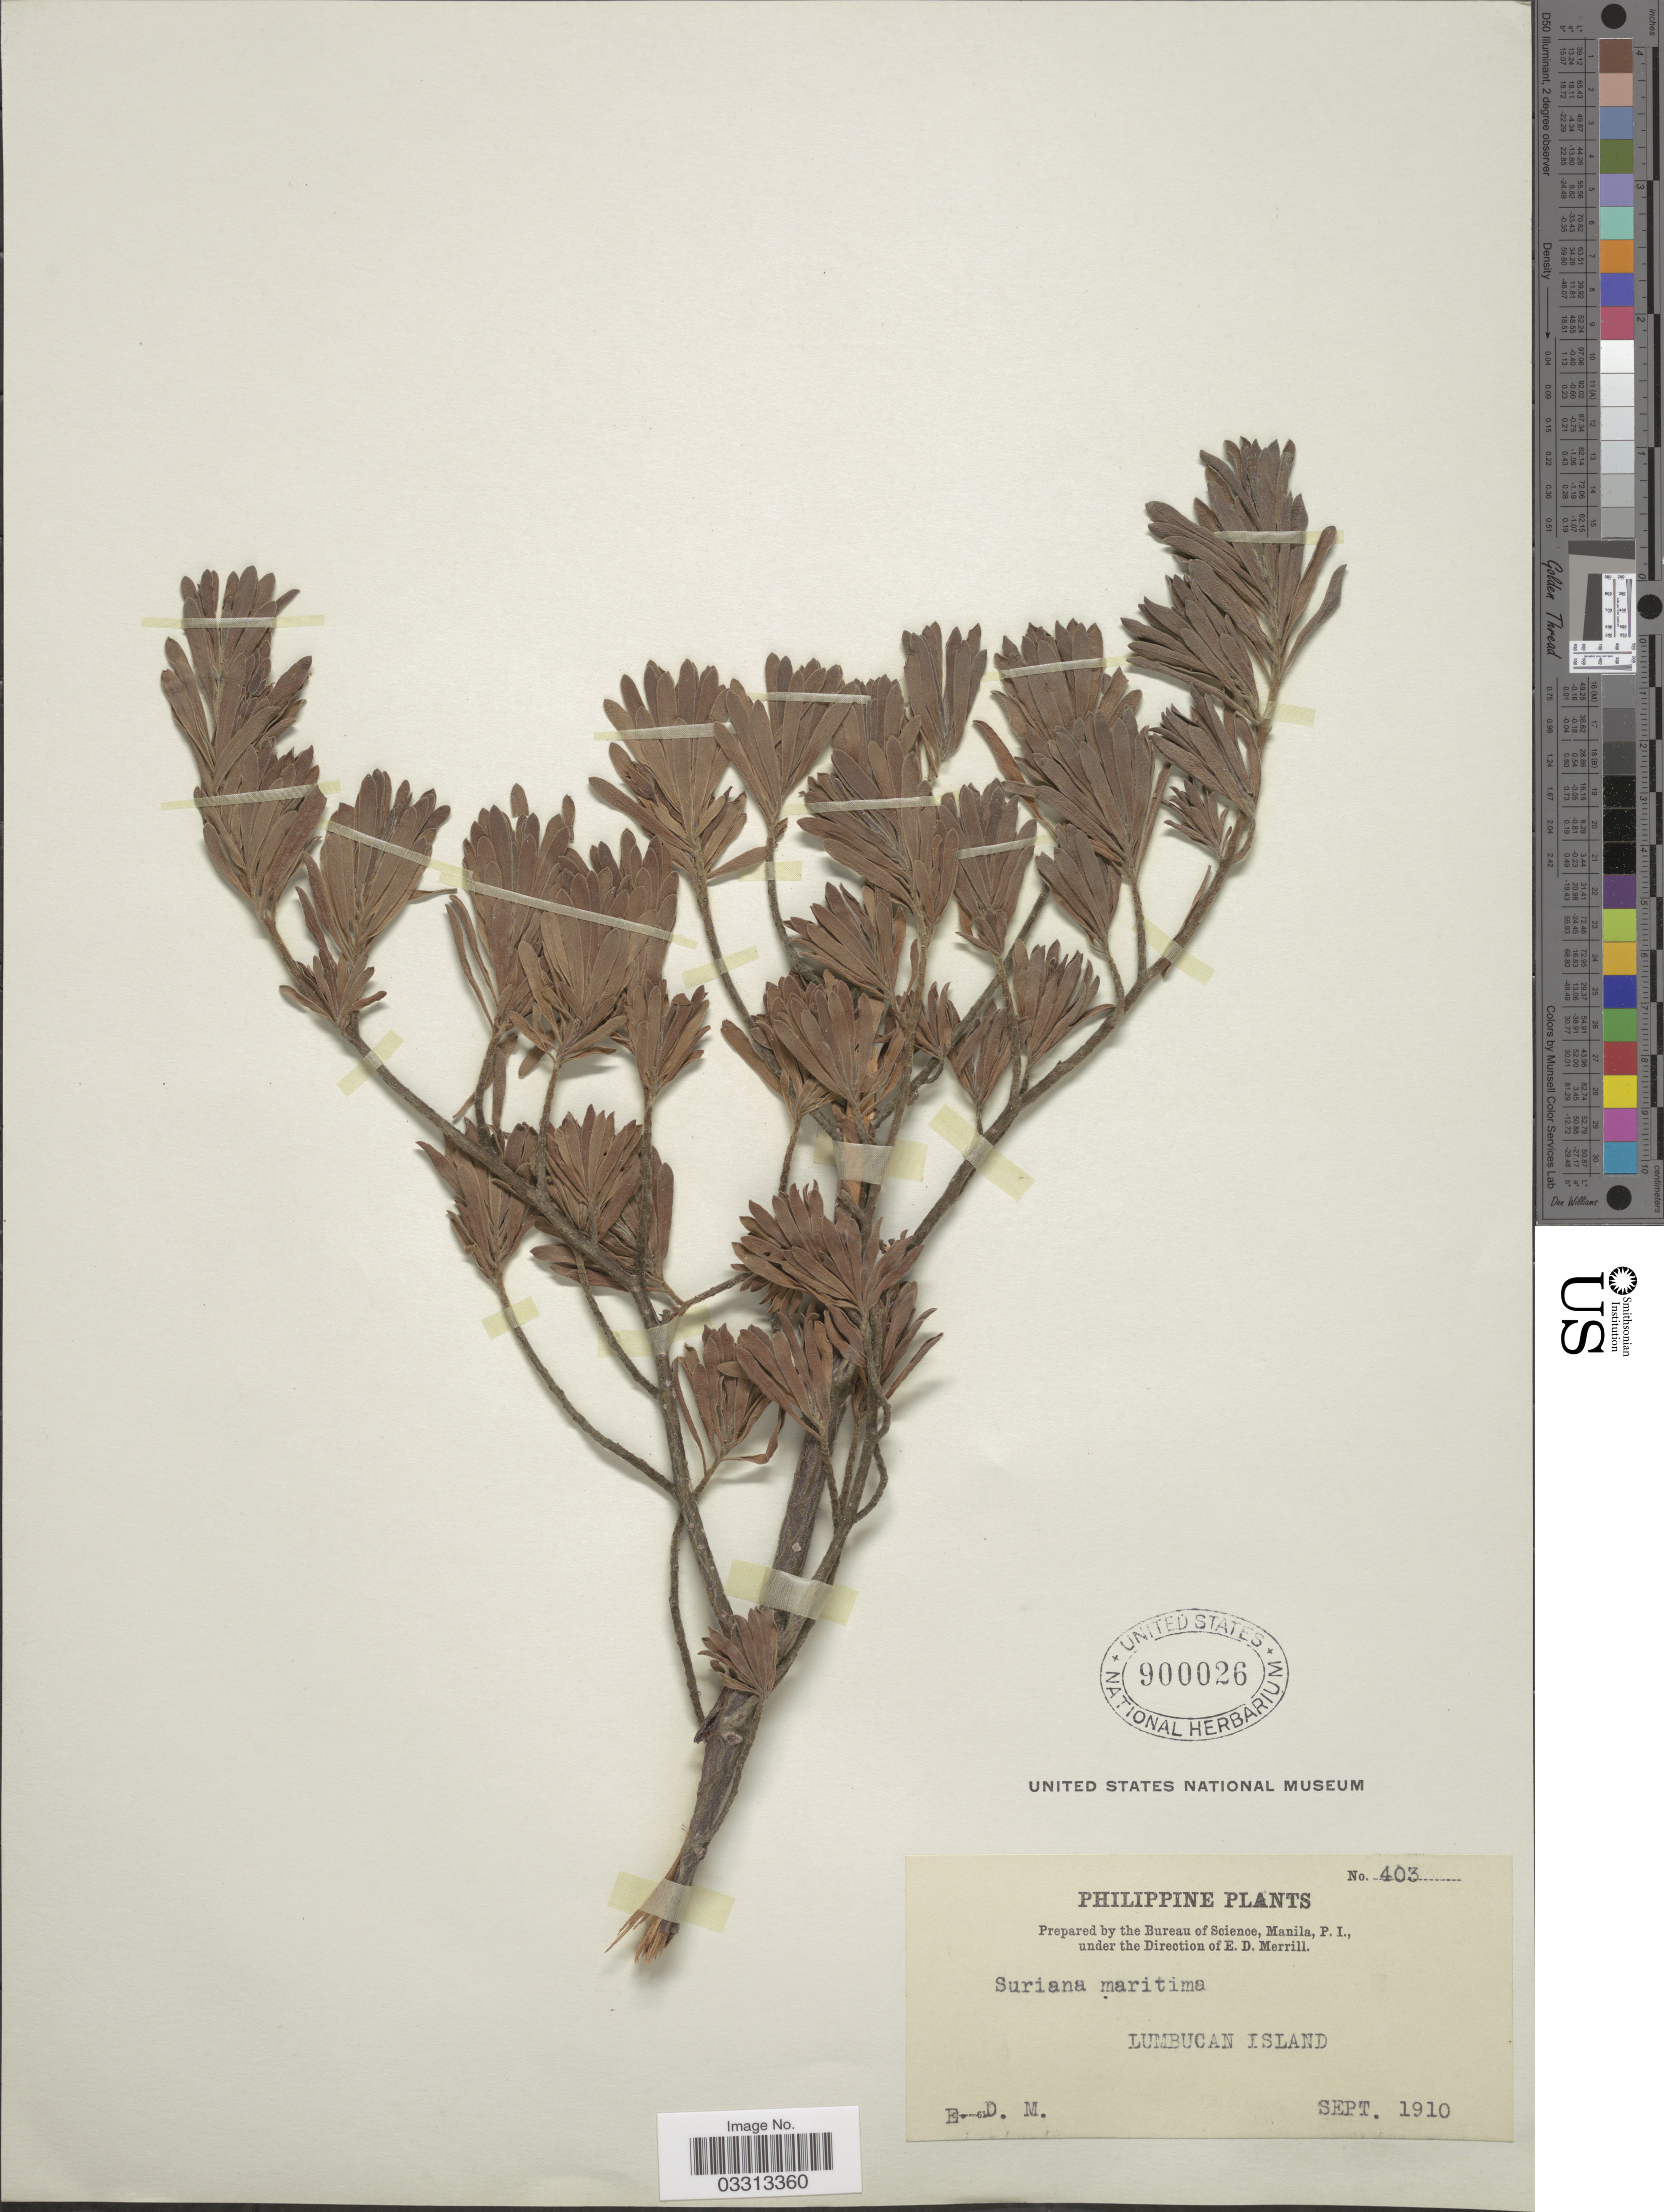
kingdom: Plantae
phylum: Tracheophyta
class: Magnoliopsida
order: Fabales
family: Surianaceae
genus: Suriana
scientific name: Suriana maritima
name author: L.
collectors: E. D. Merrill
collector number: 403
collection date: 1910-09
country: Philippines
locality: Lumbucan Island.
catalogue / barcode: US 900026